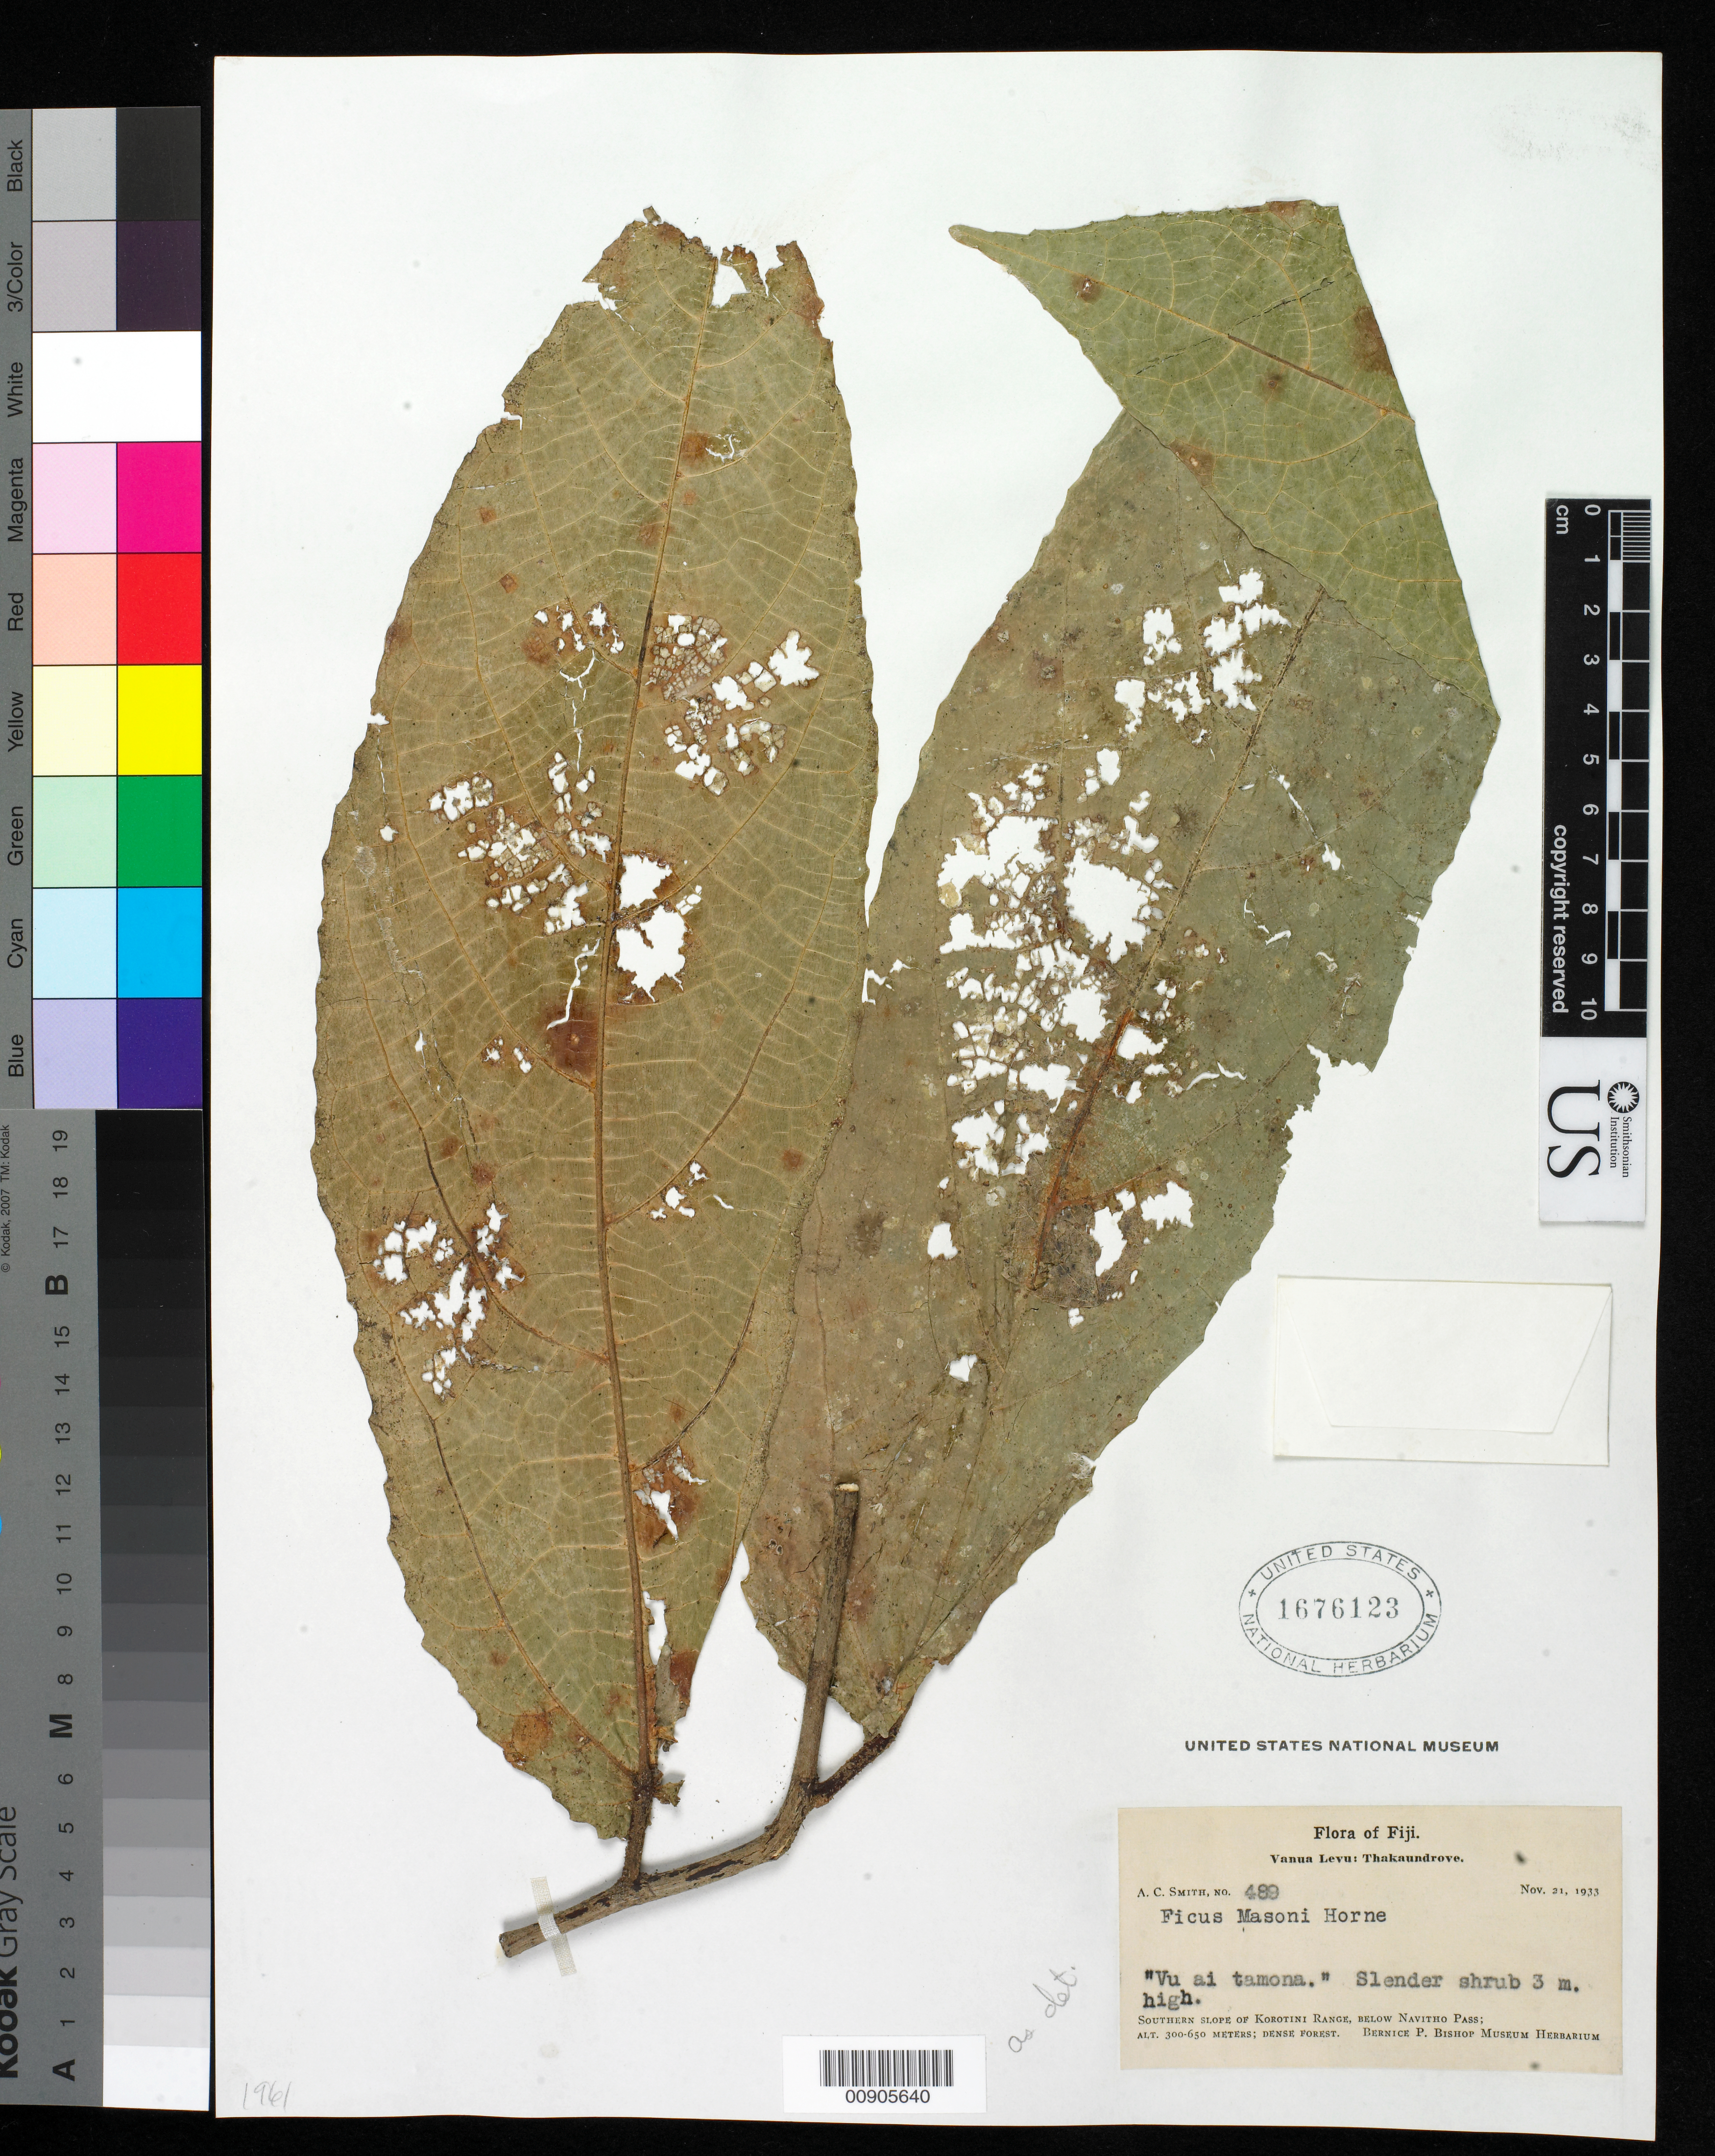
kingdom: Plantae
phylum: Tracheophyta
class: Magnoliopsida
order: Rosales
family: Moraceae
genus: Ficus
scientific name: Ficus masonii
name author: Horne ex Baker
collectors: C. A. Smith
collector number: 489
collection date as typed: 21 Nov 1933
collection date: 1933-11-21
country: Fiji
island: Vanua Levu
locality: Southern slope of Korotini Range, below Navitho Pass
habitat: Dense forest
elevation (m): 300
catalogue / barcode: US 1676123